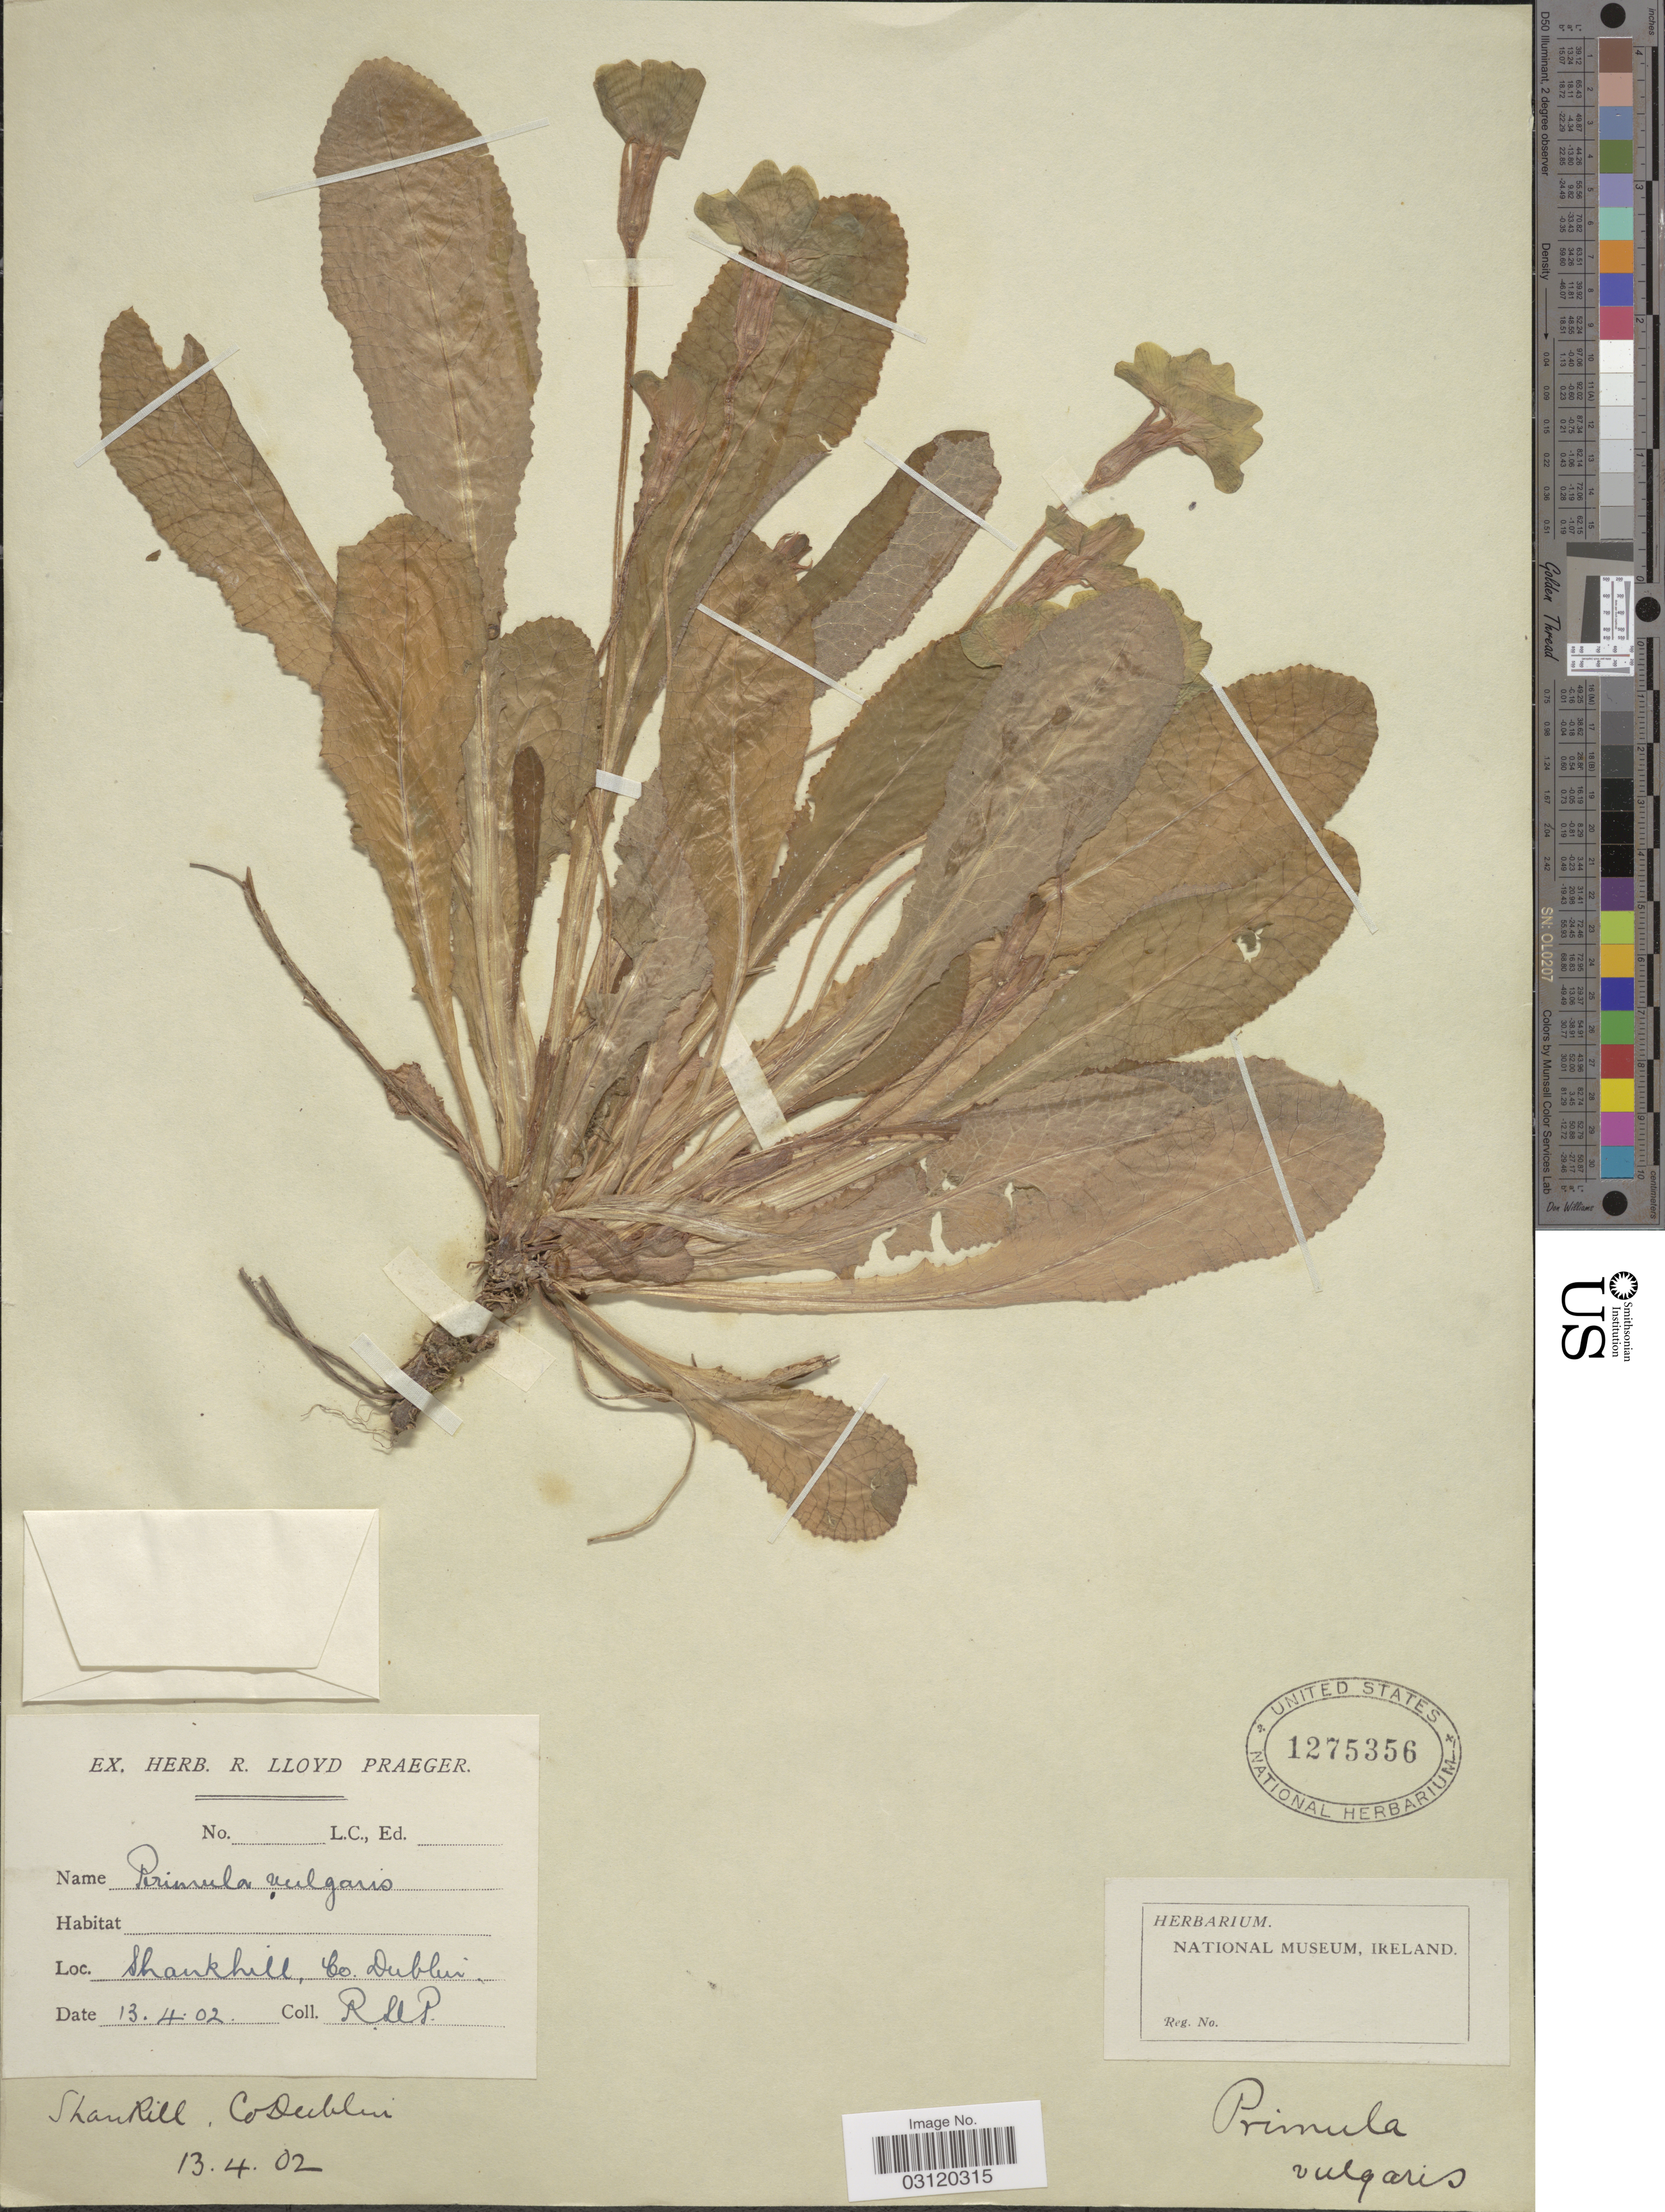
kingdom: Plantae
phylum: Tracheophyta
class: Magnoliopsida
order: Ericales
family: Primulaceae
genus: Primula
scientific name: Primula vulgaris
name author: Huds.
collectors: R. Praeger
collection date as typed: Transcribed d/m/y: 13/4/2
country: Ireland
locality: Shankhill, Co. Dublin.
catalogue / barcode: US 1275356